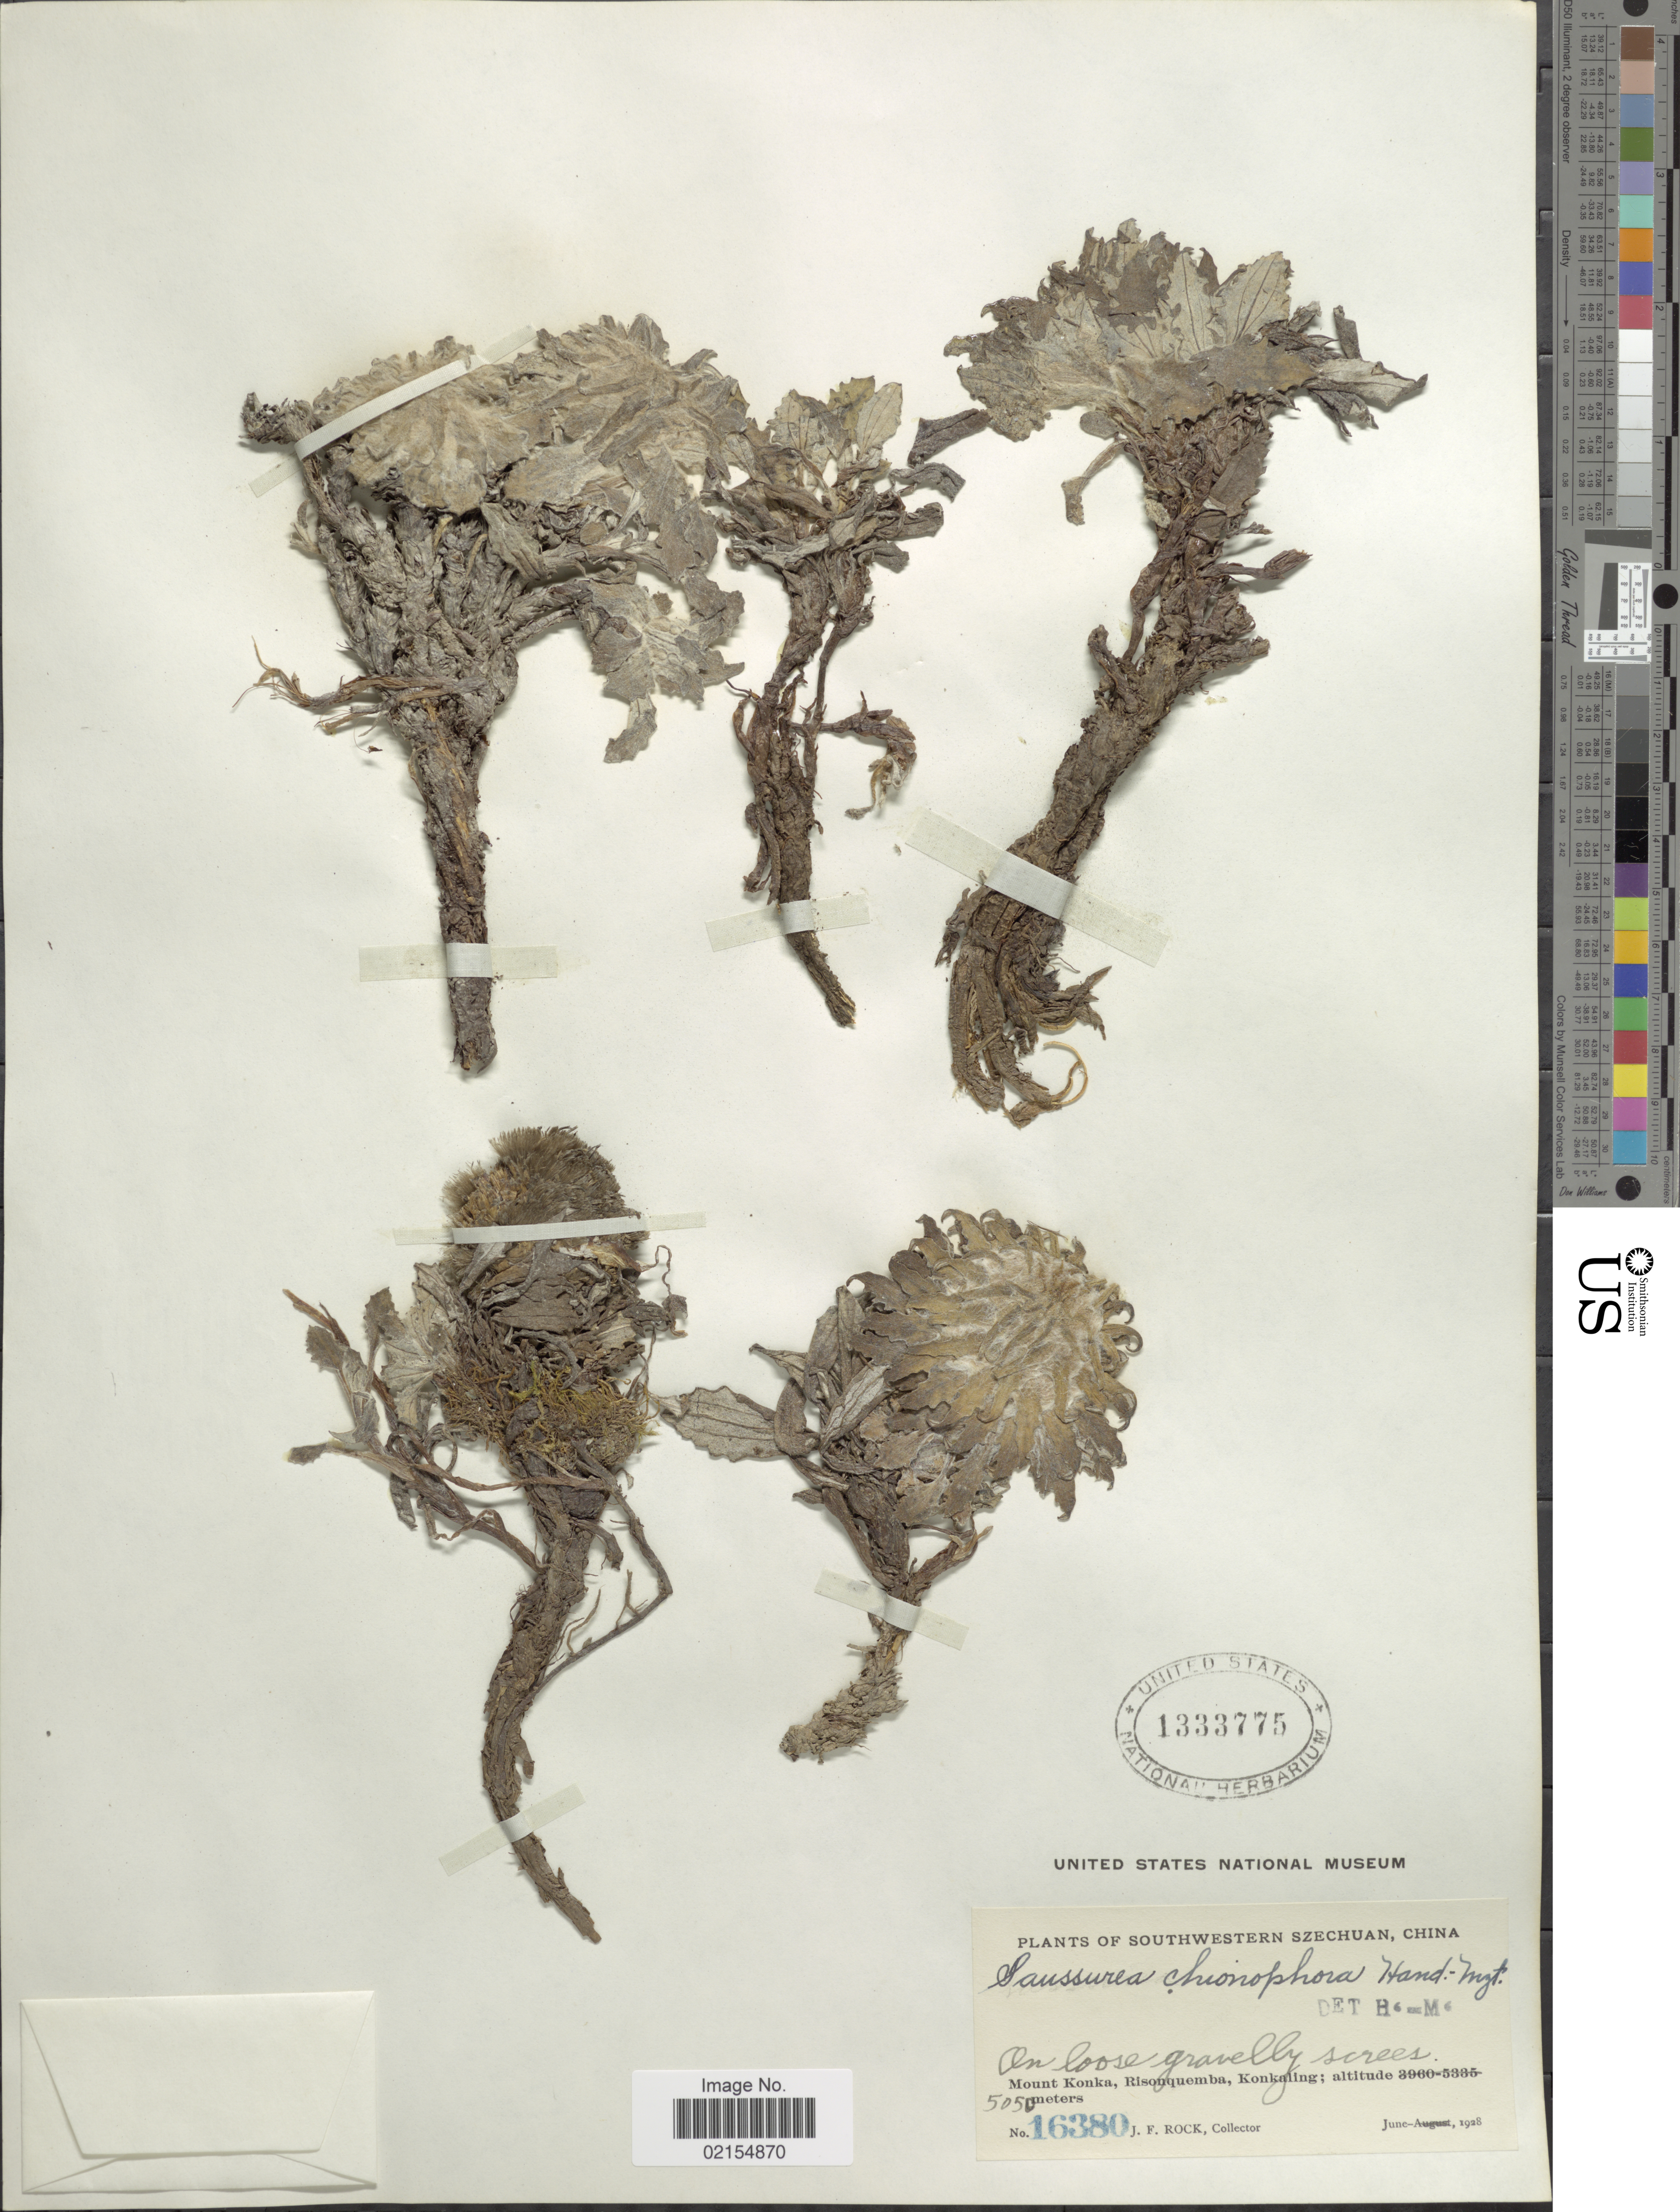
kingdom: Plantae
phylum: Tracheophyta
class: Magnoliopsida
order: Asterales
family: Asteraceae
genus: Saussurea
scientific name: Saussurea quercifolia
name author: W.W. Sm.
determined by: Chen, Yousheng S.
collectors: J. Rock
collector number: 16380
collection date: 1928-06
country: China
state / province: Sichuan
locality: Southwestern Szechuan, China, Mount Konka, Risonquemba, Konkaling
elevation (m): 5050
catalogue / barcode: US 1333775